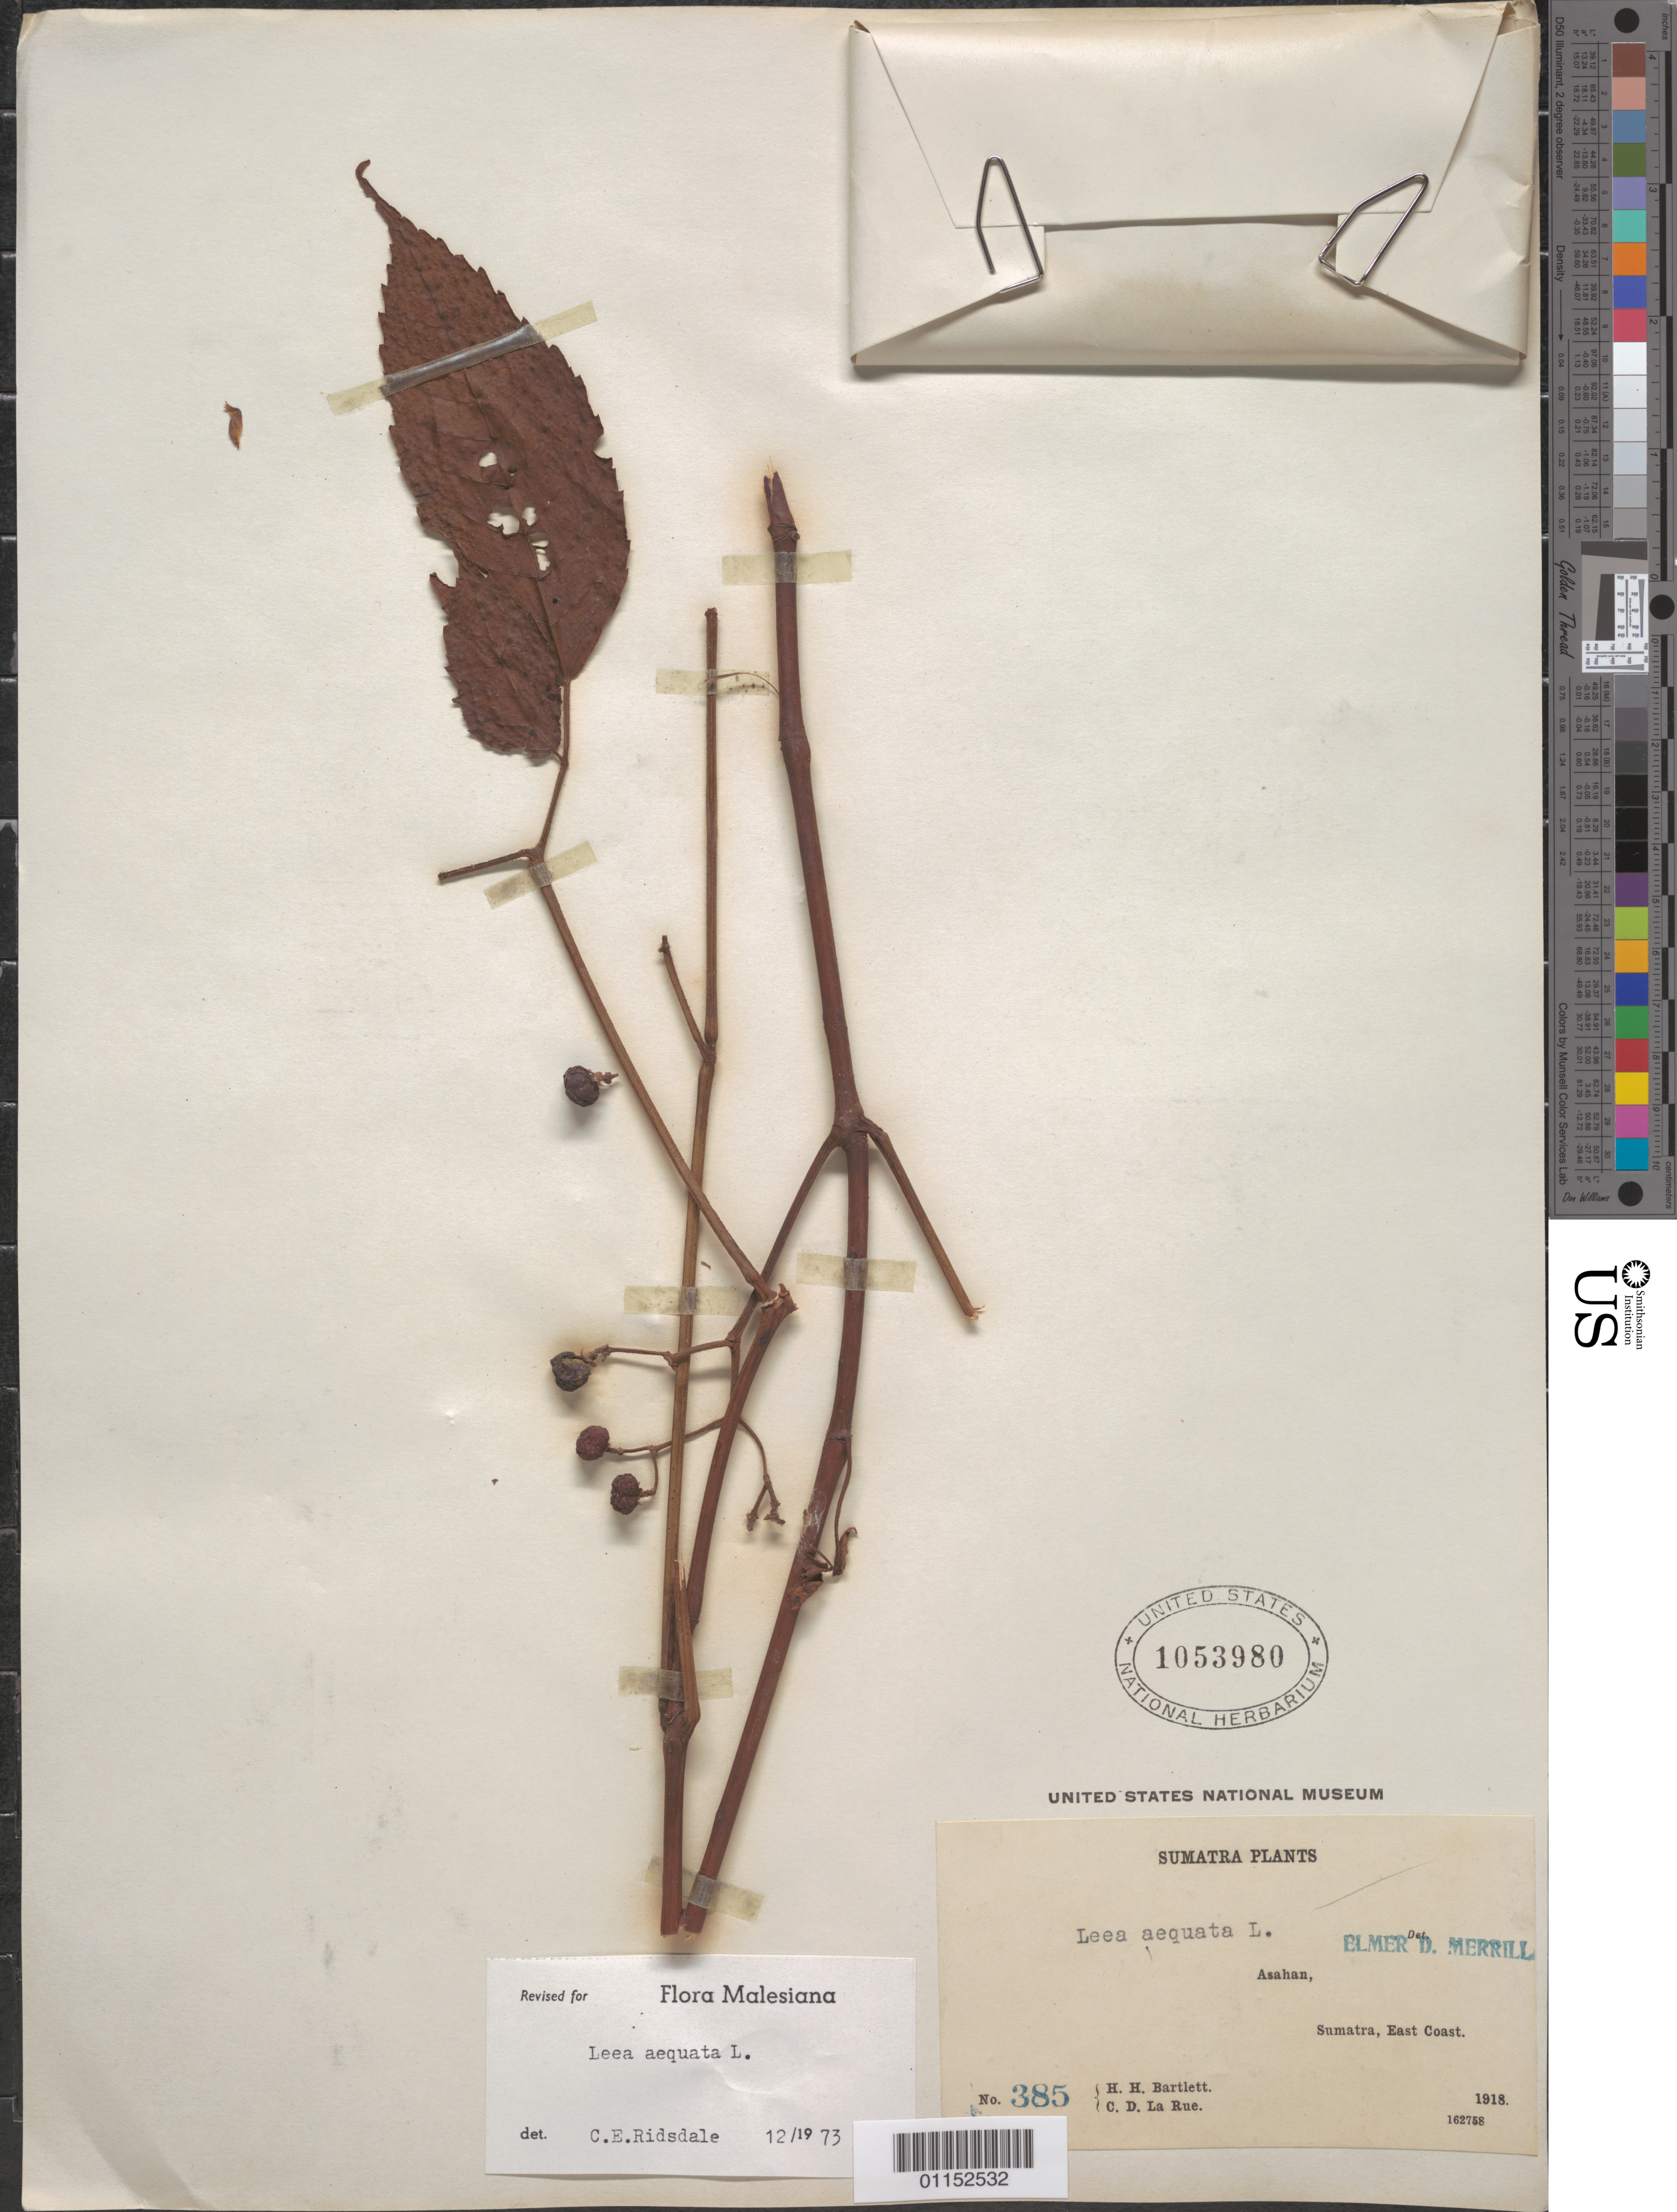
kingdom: Plantae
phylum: Tracheophyta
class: Magnoliopsida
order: Vitales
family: Vitaceae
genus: Leea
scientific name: Leea aequata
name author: L.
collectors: H. H. Bartlett & C. La Rue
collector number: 385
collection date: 1918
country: Indonesia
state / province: Sumatra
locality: Asahan.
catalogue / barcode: US 1053980